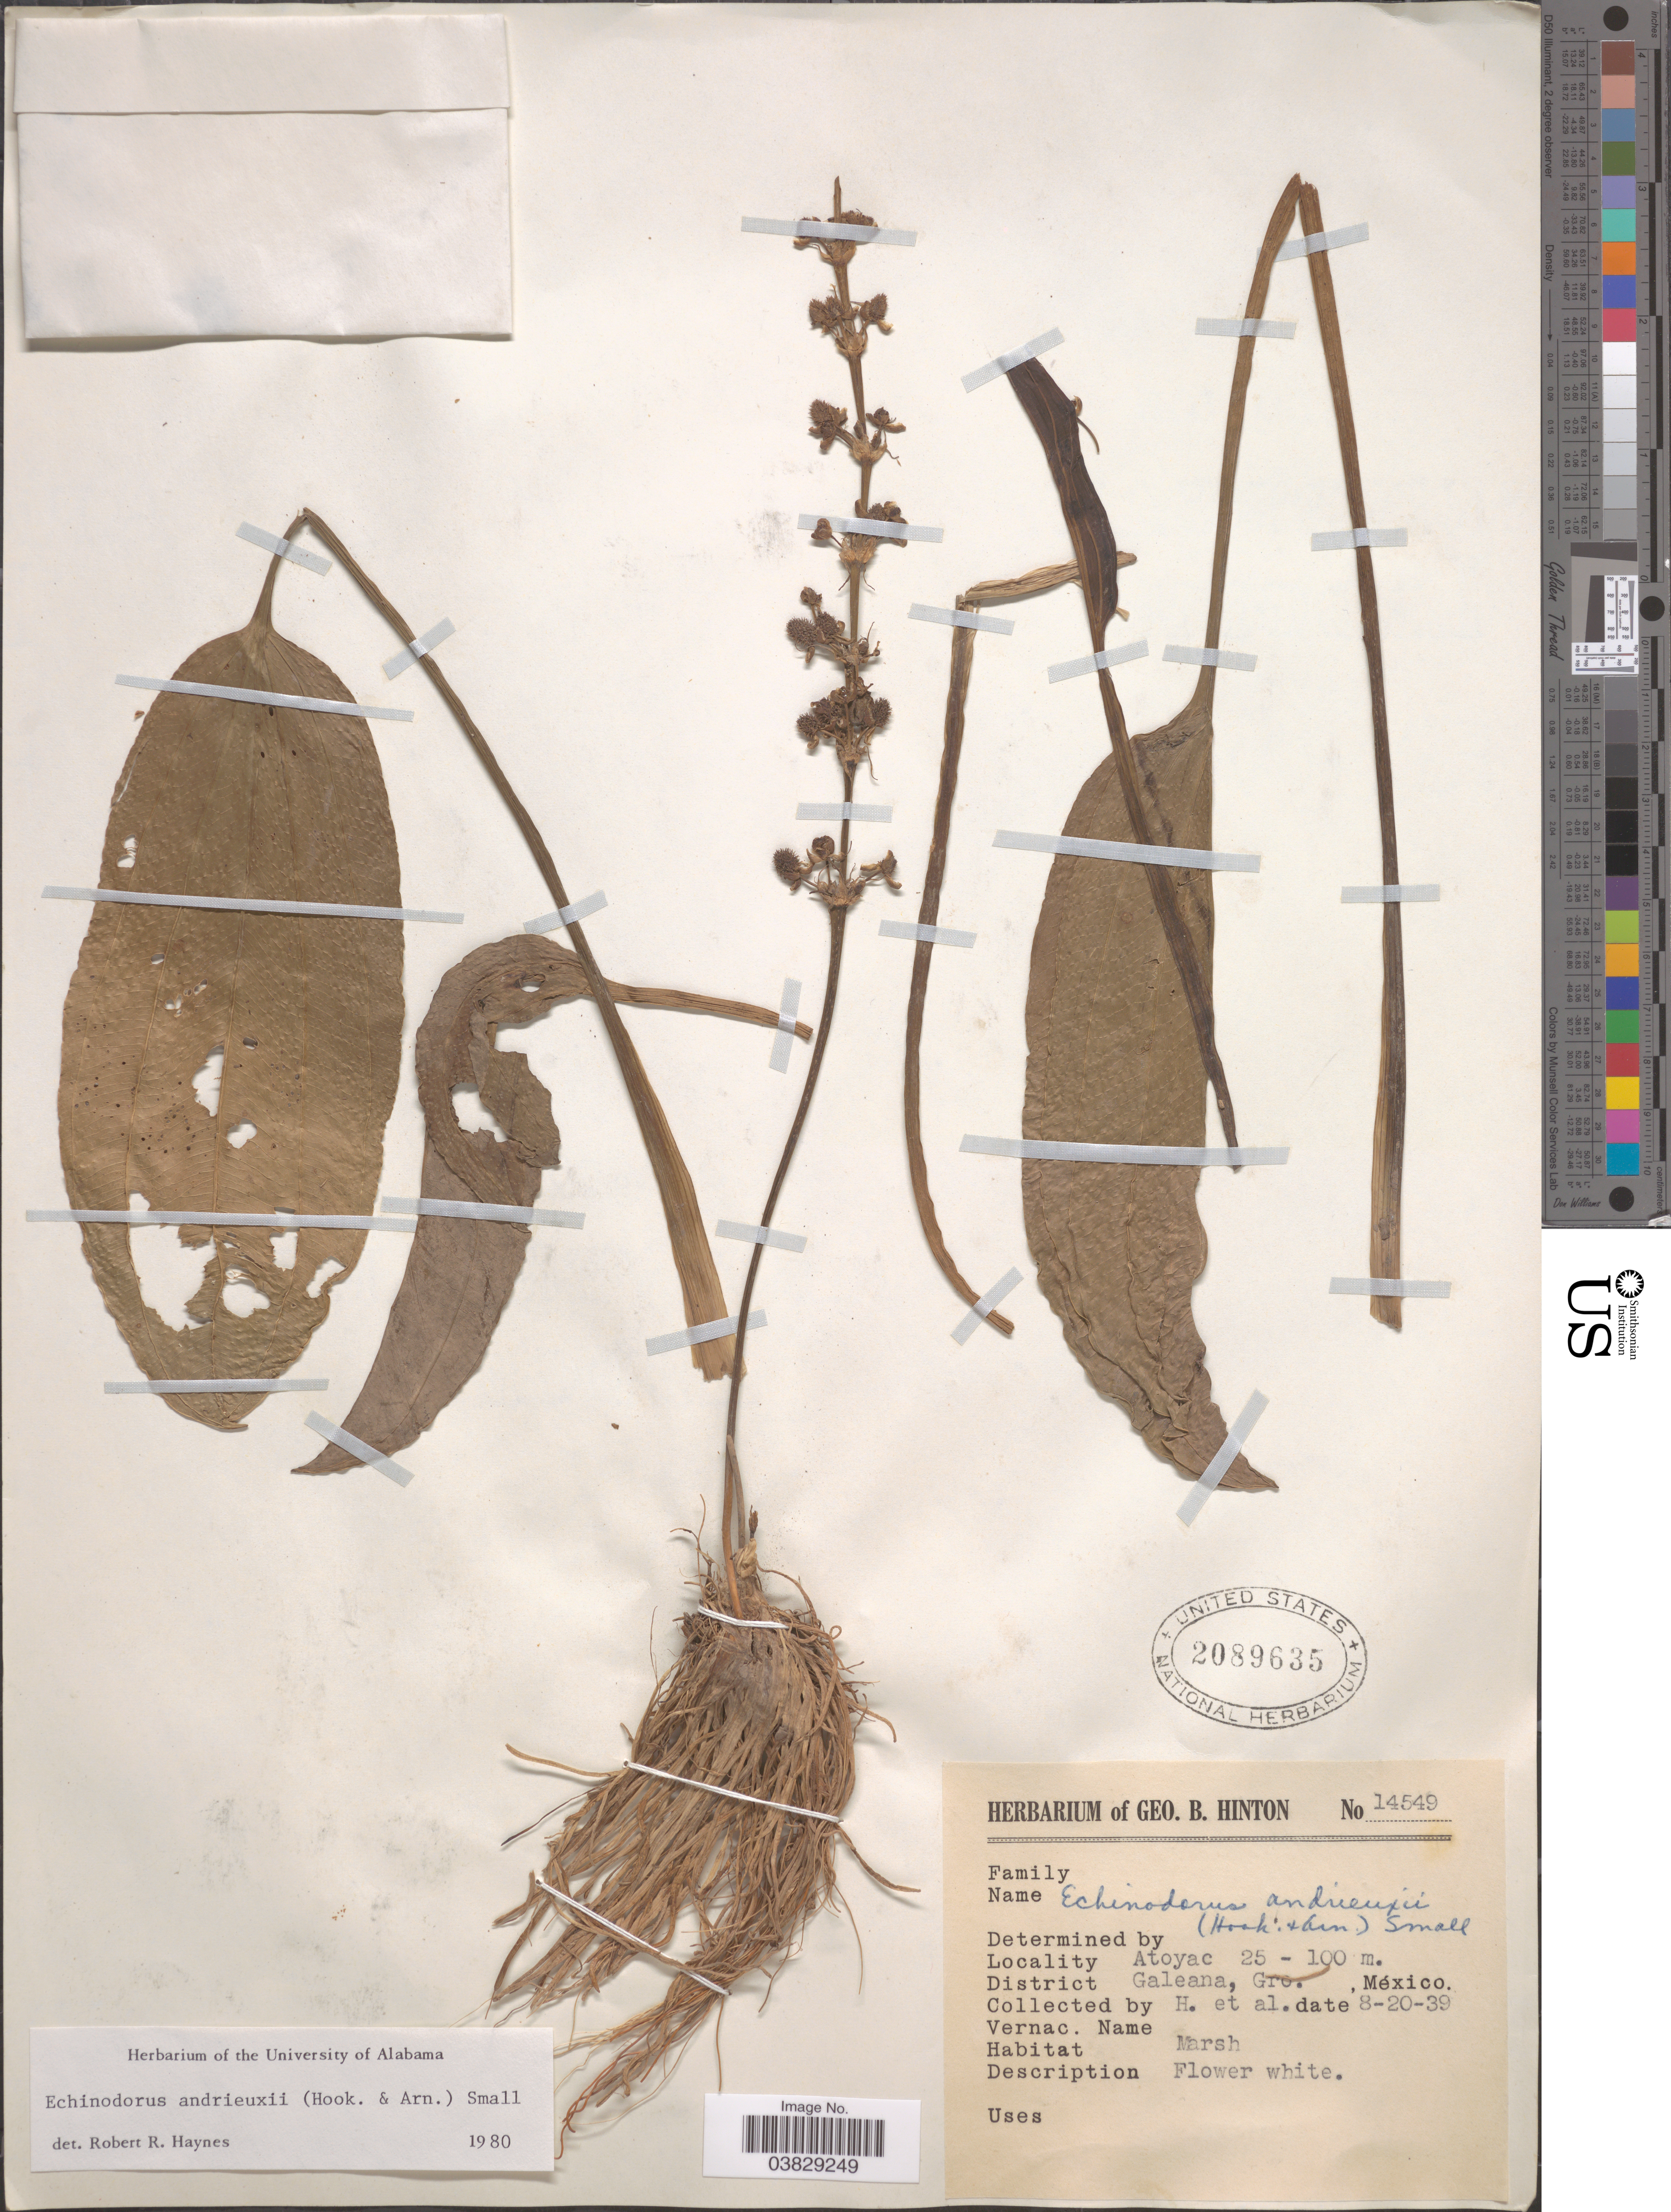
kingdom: Plantae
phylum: Tracheophyta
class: Liliopsida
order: Alismatales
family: Alismataceae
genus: Echinodorus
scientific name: Echinodorus andrieuxii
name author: (Hook. & Arn.) Small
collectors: G. B. Hinton & et al.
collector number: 14549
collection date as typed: Transcribed d/m/y: 20/8/39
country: Mexico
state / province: Guerrero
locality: Atoyac. District Galeana.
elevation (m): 25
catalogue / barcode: US 2089635